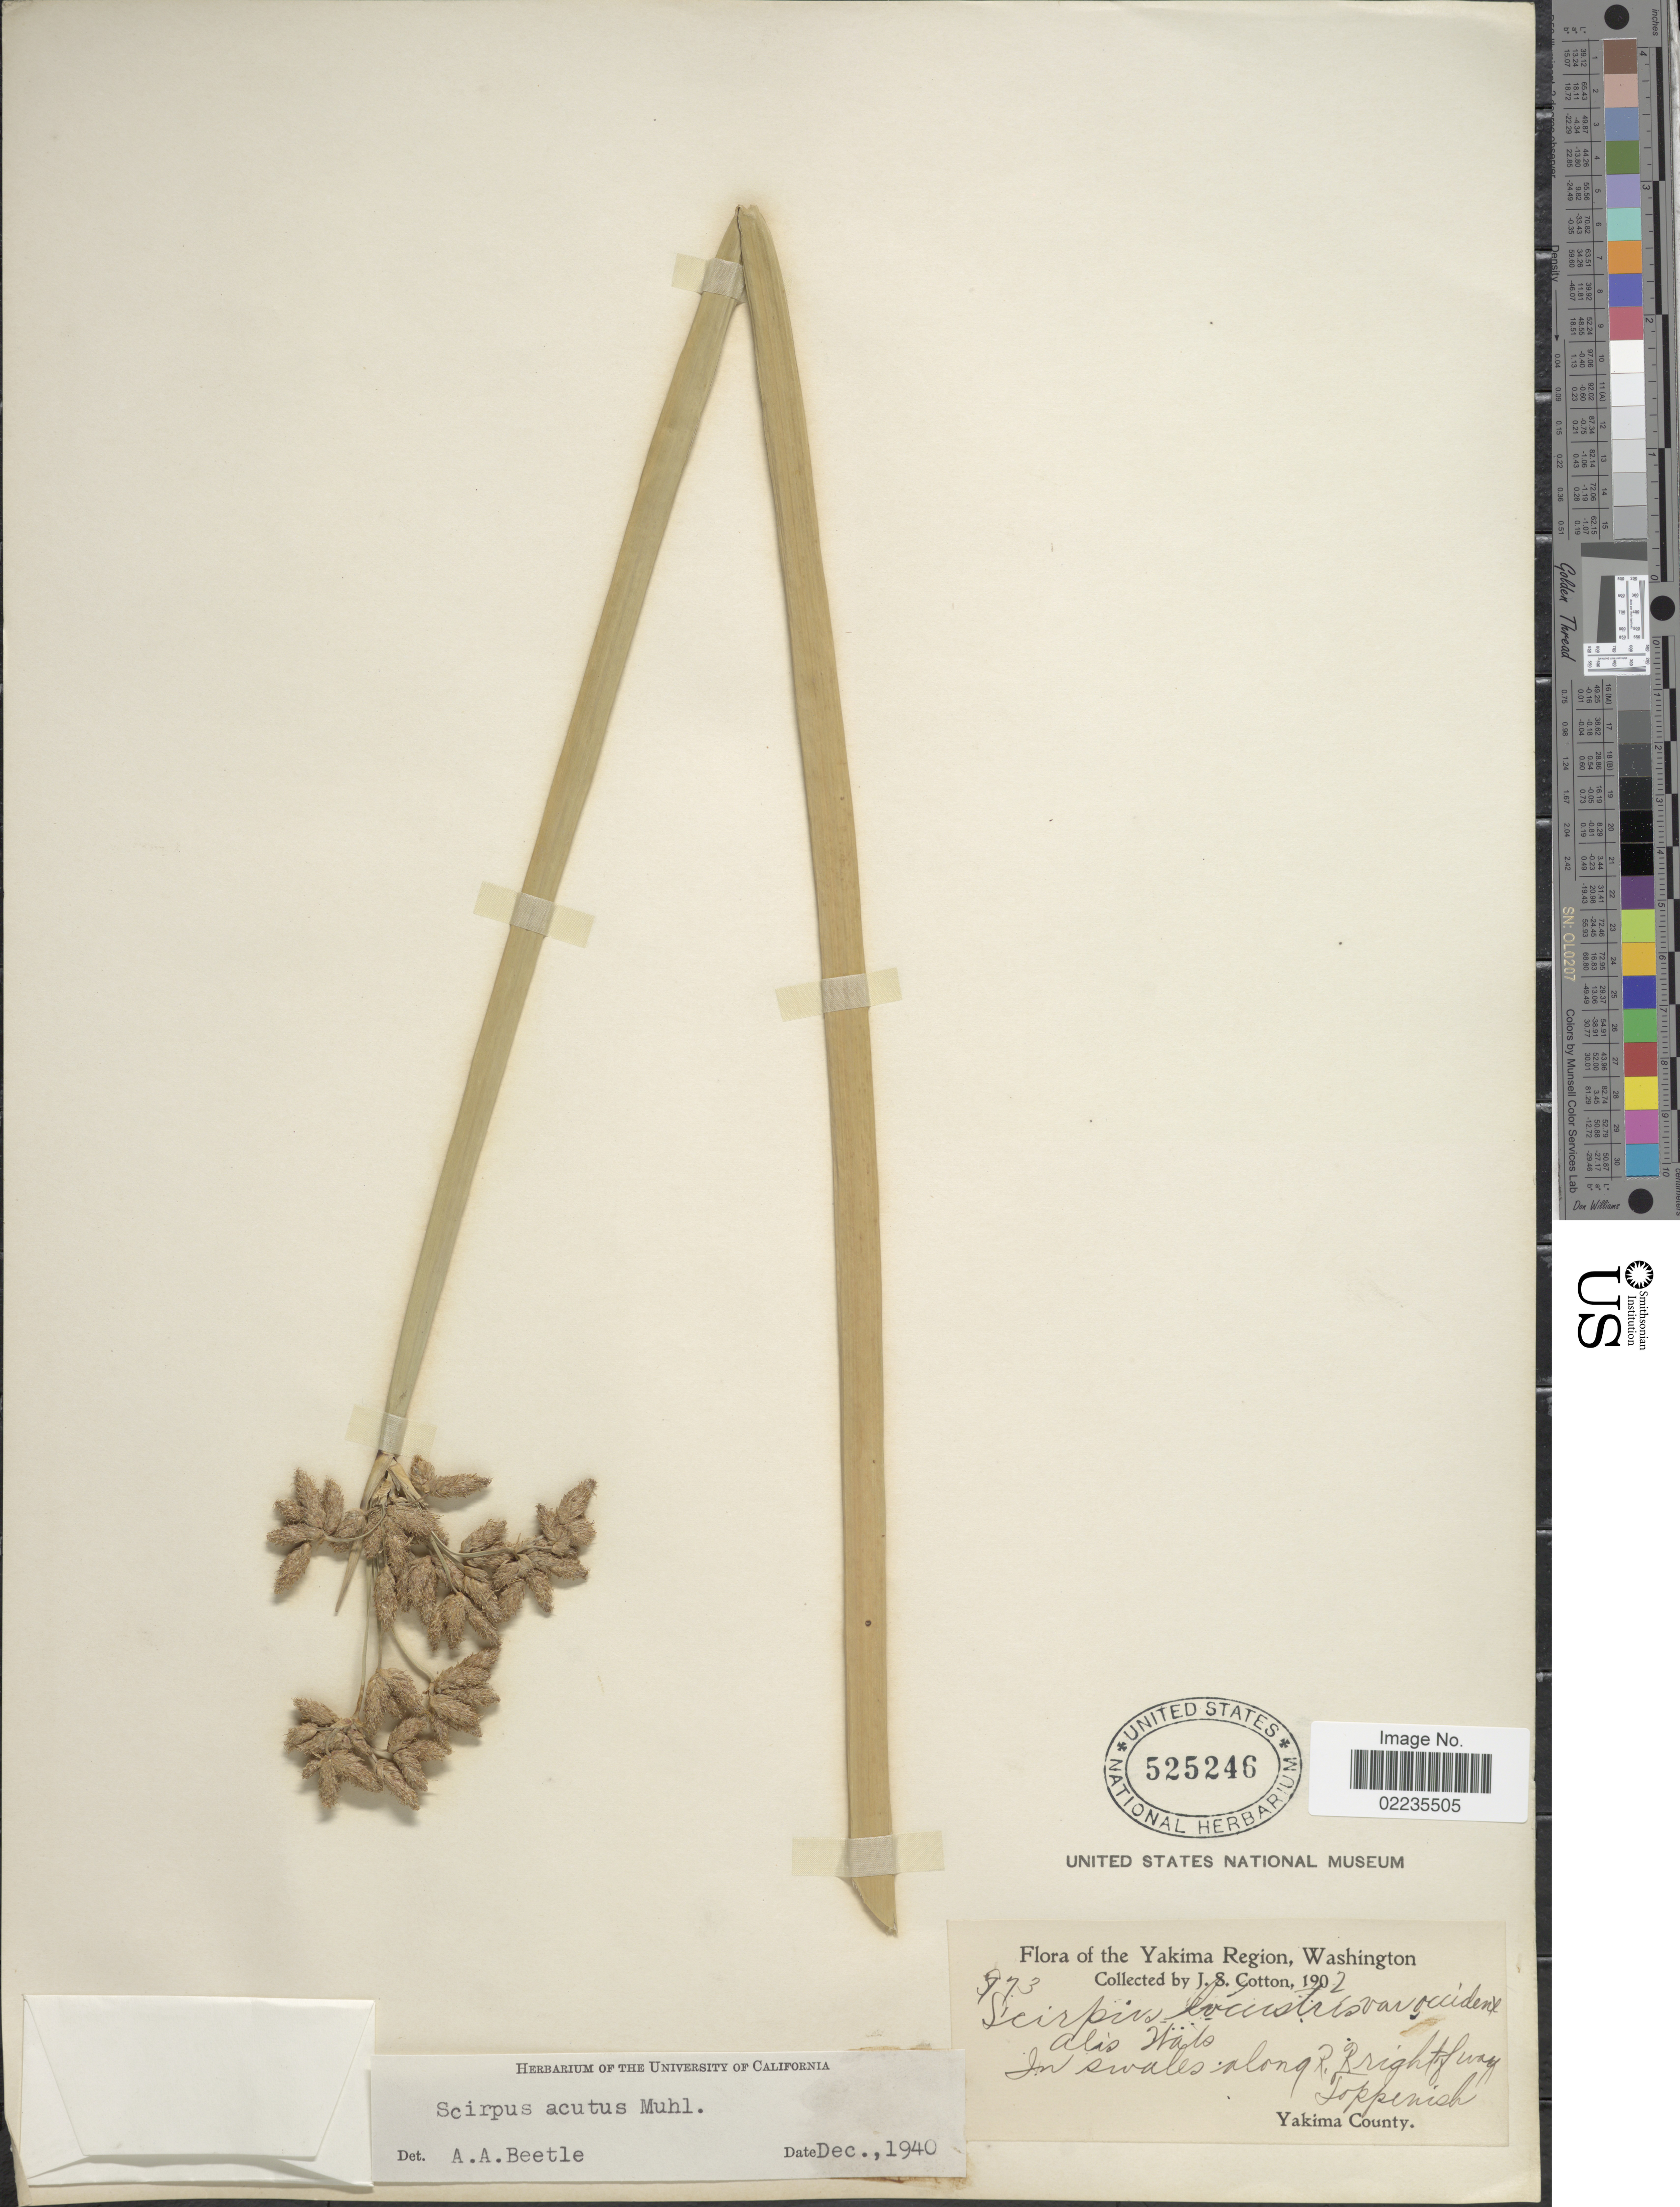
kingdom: Plantae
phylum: Tracheophyta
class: Liliopsida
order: Poales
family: Cyperaceae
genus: Schoenoplectus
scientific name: Schoenoplectus acutus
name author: (Muhl. ex Bigelow) Á. Löve & D. Löve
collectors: J. S. Cotton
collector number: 773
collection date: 1902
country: United States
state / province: Washington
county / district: Yakima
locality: The Yakima Region, Washington, Alas Wals, In swales along R. R. right of way, Toppenish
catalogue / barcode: US 525246